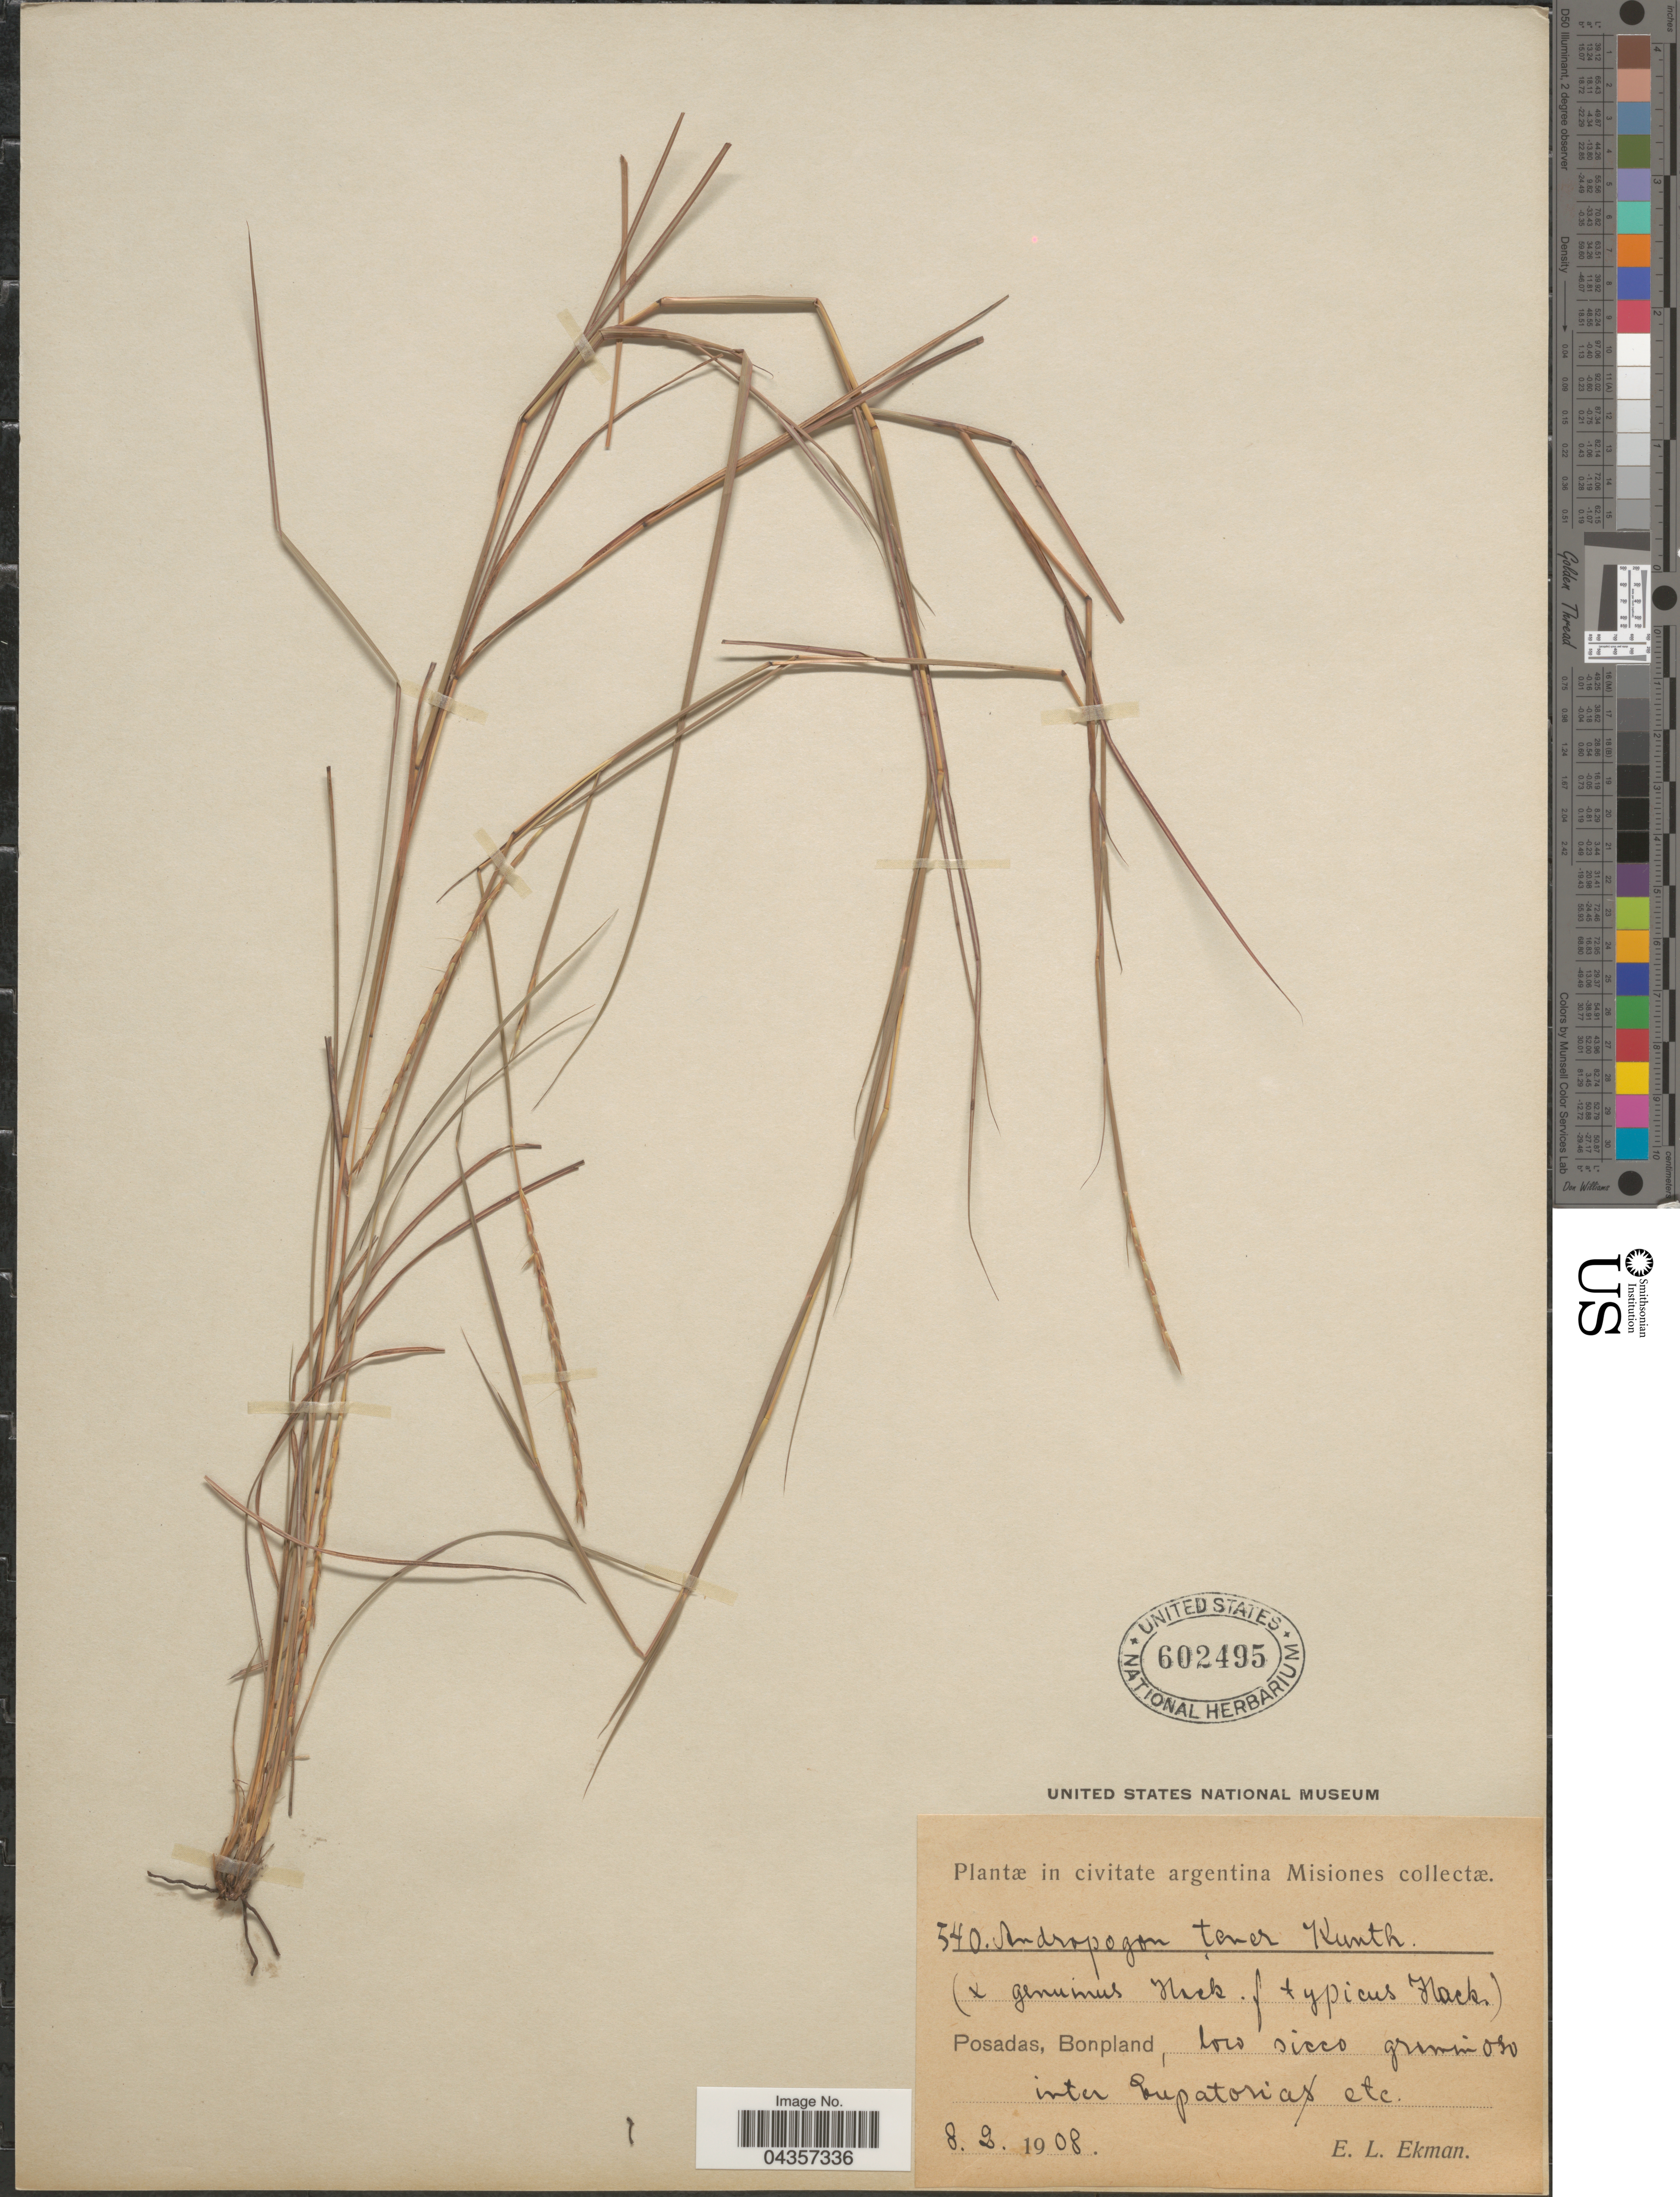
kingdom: Plantae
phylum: Tracheophyta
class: Liliopsida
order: Poales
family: Poaceae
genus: Schizachyrium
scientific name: Schizachyrium tenerum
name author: Nees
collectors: E. L. Ekman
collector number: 540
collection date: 1908-02-08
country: Argentina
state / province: Misiones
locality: Posadas, Bonpland, loco sicco graminoso inter Eupatoria etc.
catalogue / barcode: US 602495